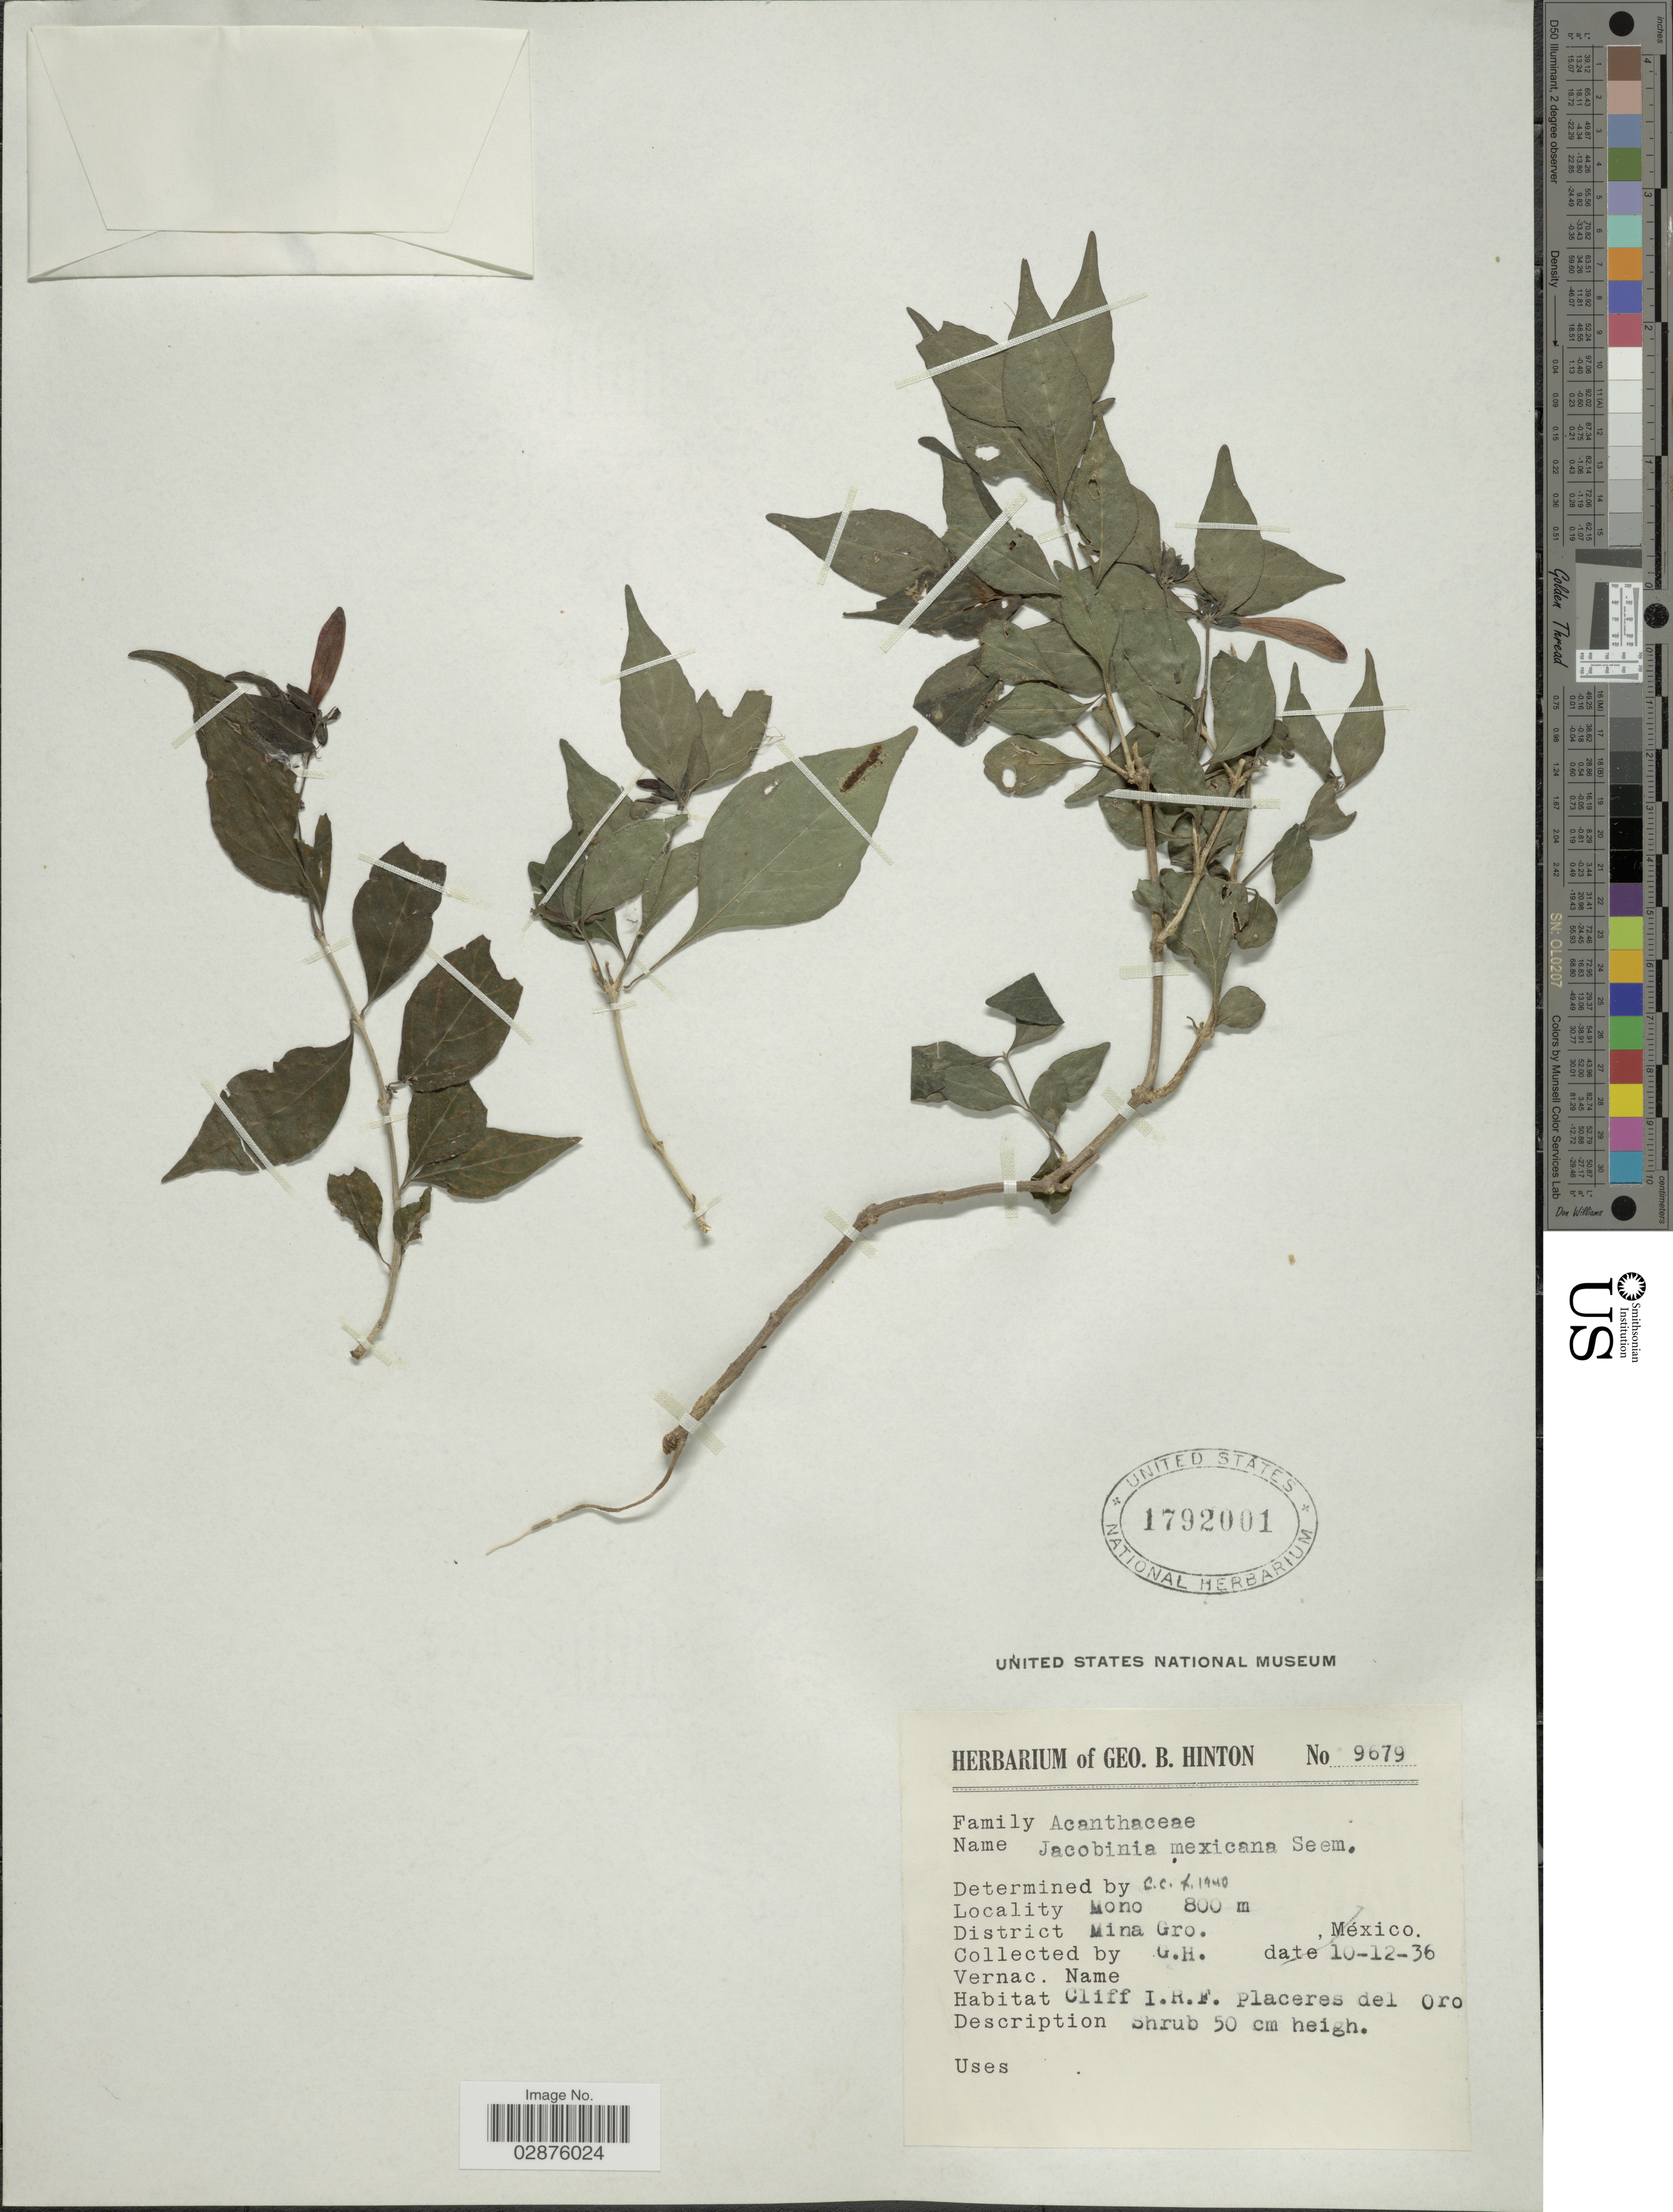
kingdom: Plantae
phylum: Tracheophyta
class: Magnoliopsida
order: Lamiales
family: Acanthaceae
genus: Justicia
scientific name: Justicia candicans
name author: (Nees) L.D. Benson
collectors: G. B. Hinton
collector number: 9679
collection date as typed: Transcribed d/m/y: 10/12/36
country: Mexico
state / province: Guerrero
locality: Mono, District Mina Gro., México.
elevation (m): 800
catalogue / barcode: US 1792001